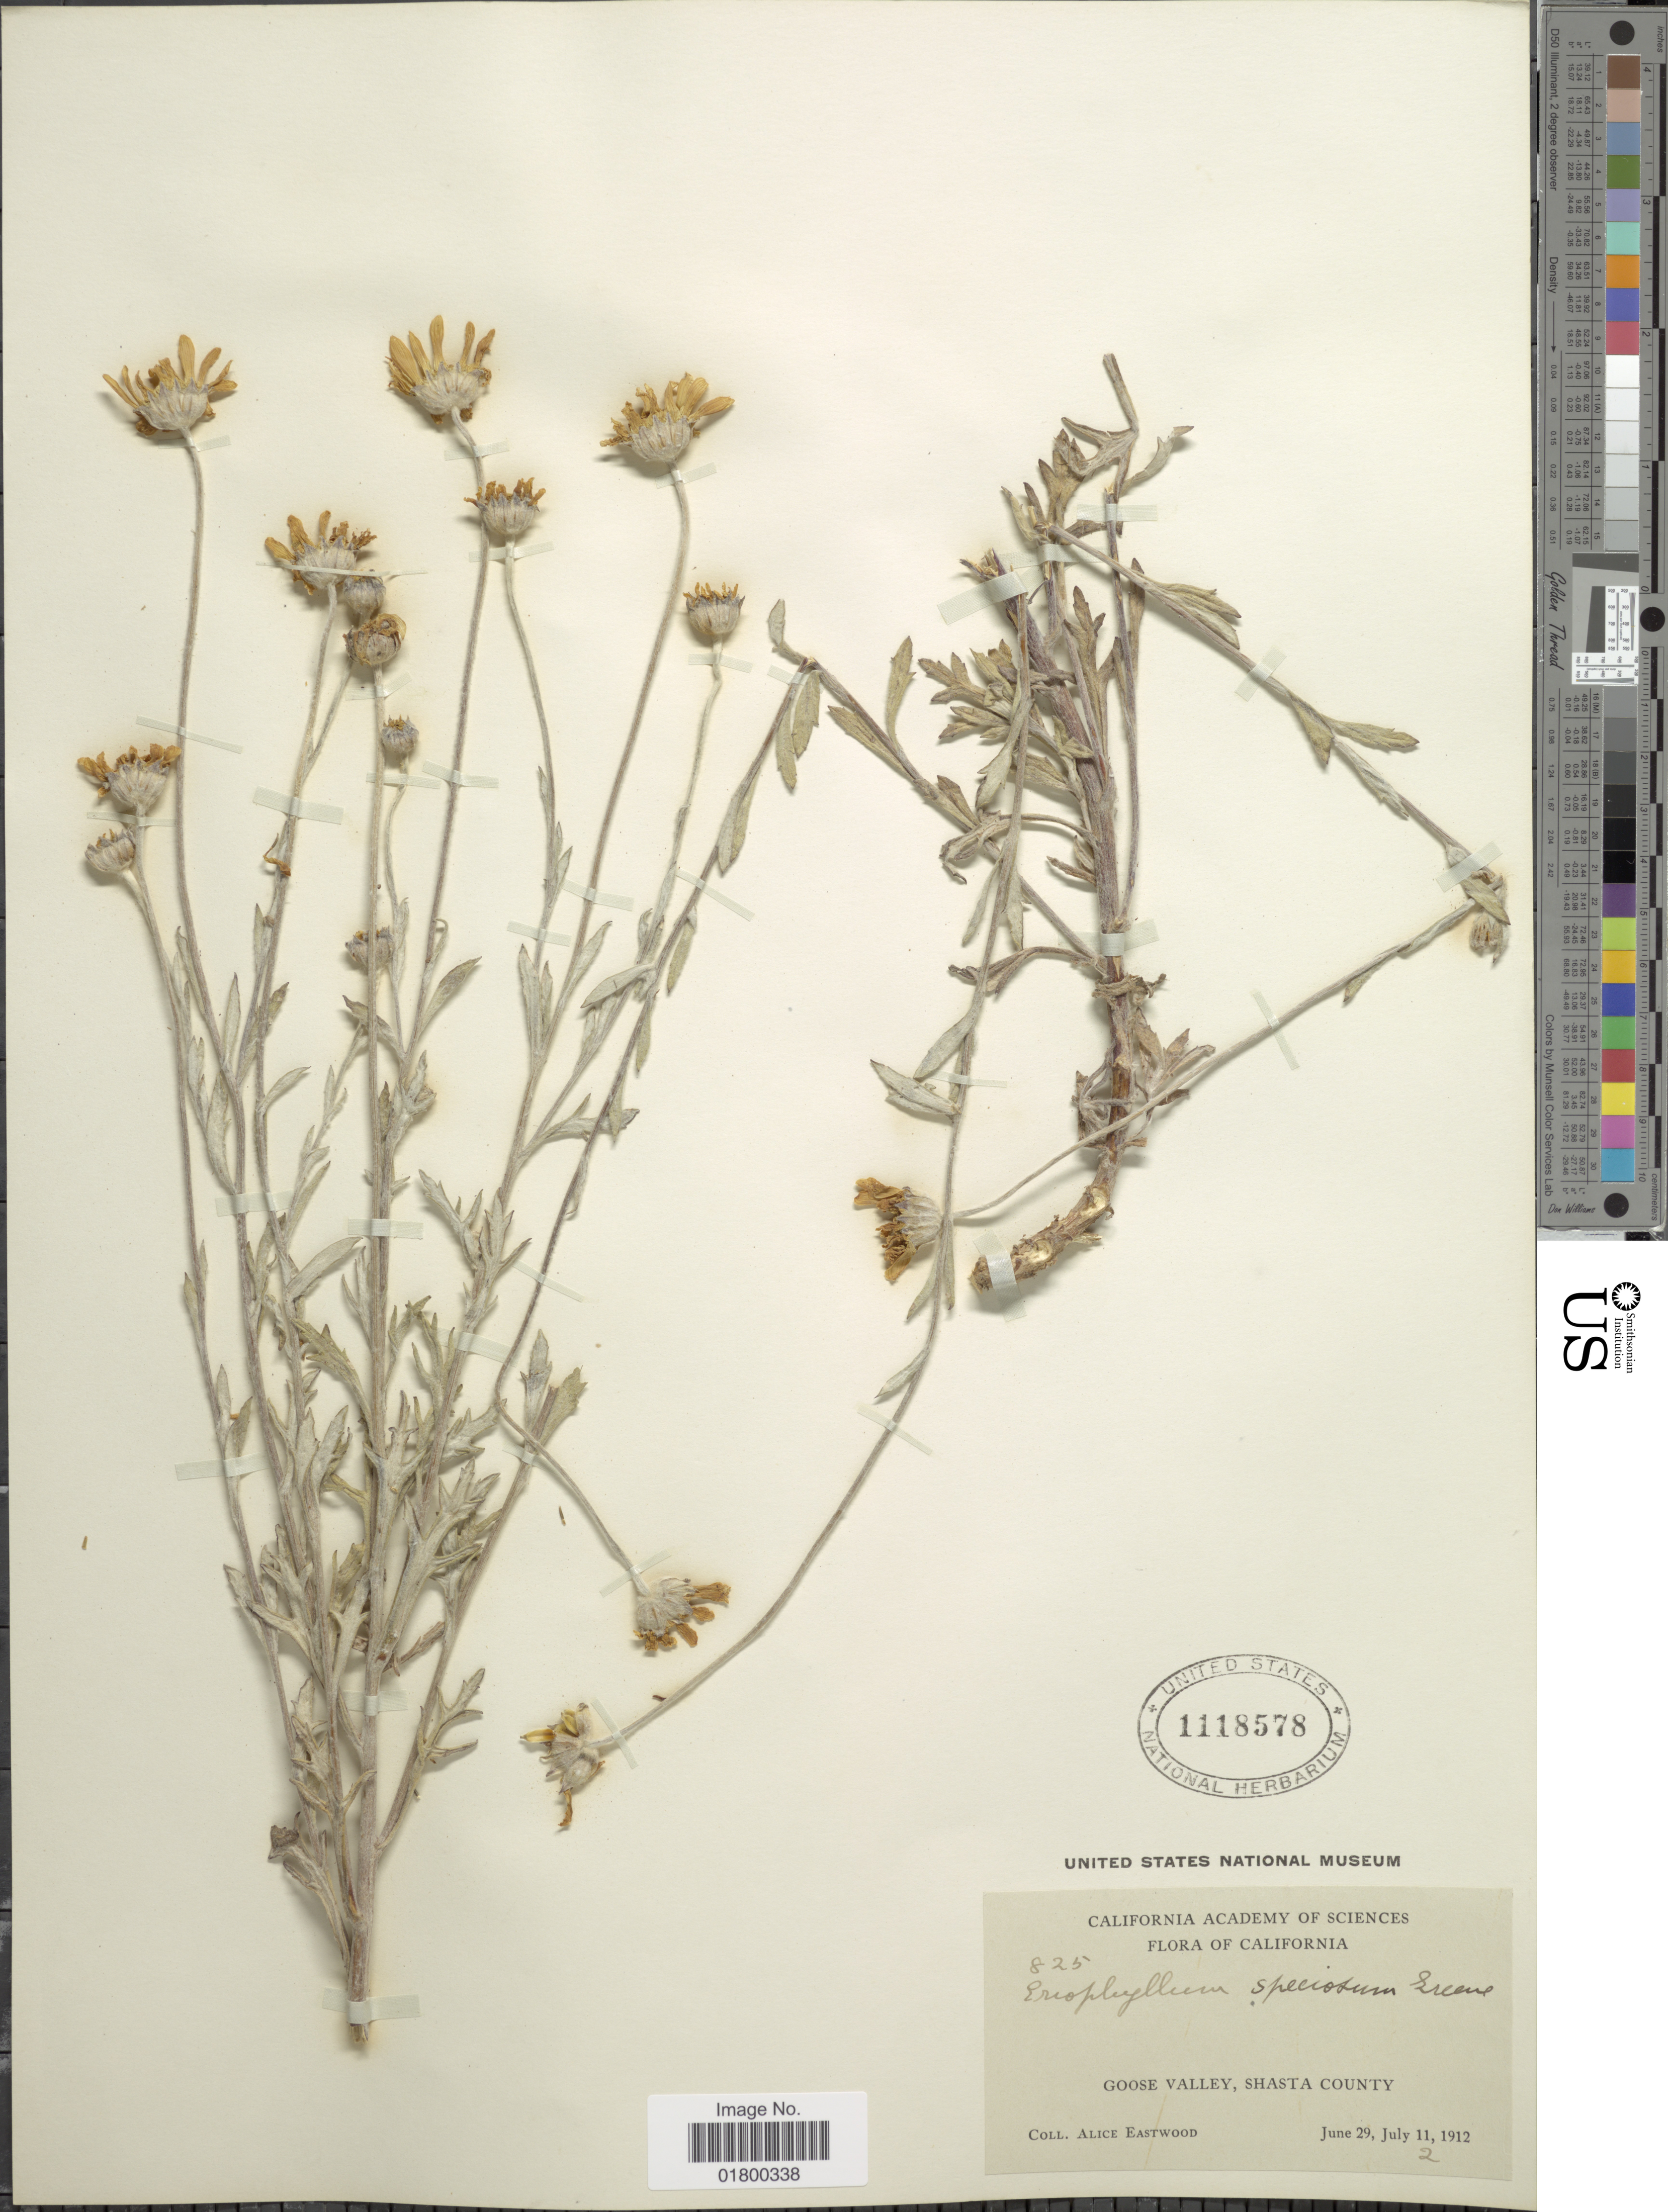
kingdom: Plantae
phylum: Tracheophyta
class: Magnoliopsida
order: Asterales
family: Asteraceae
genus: Eriophyllum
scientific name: Eriophyllum lanatum var. grandiflorum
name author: (A. Gray) Jeps.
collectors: A. Eastwood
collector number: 825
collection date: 1912-06-29/1912-07-11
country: United States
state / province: California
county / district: Shasta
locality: Goose Valley, Shasta County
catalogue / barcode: US 1118578